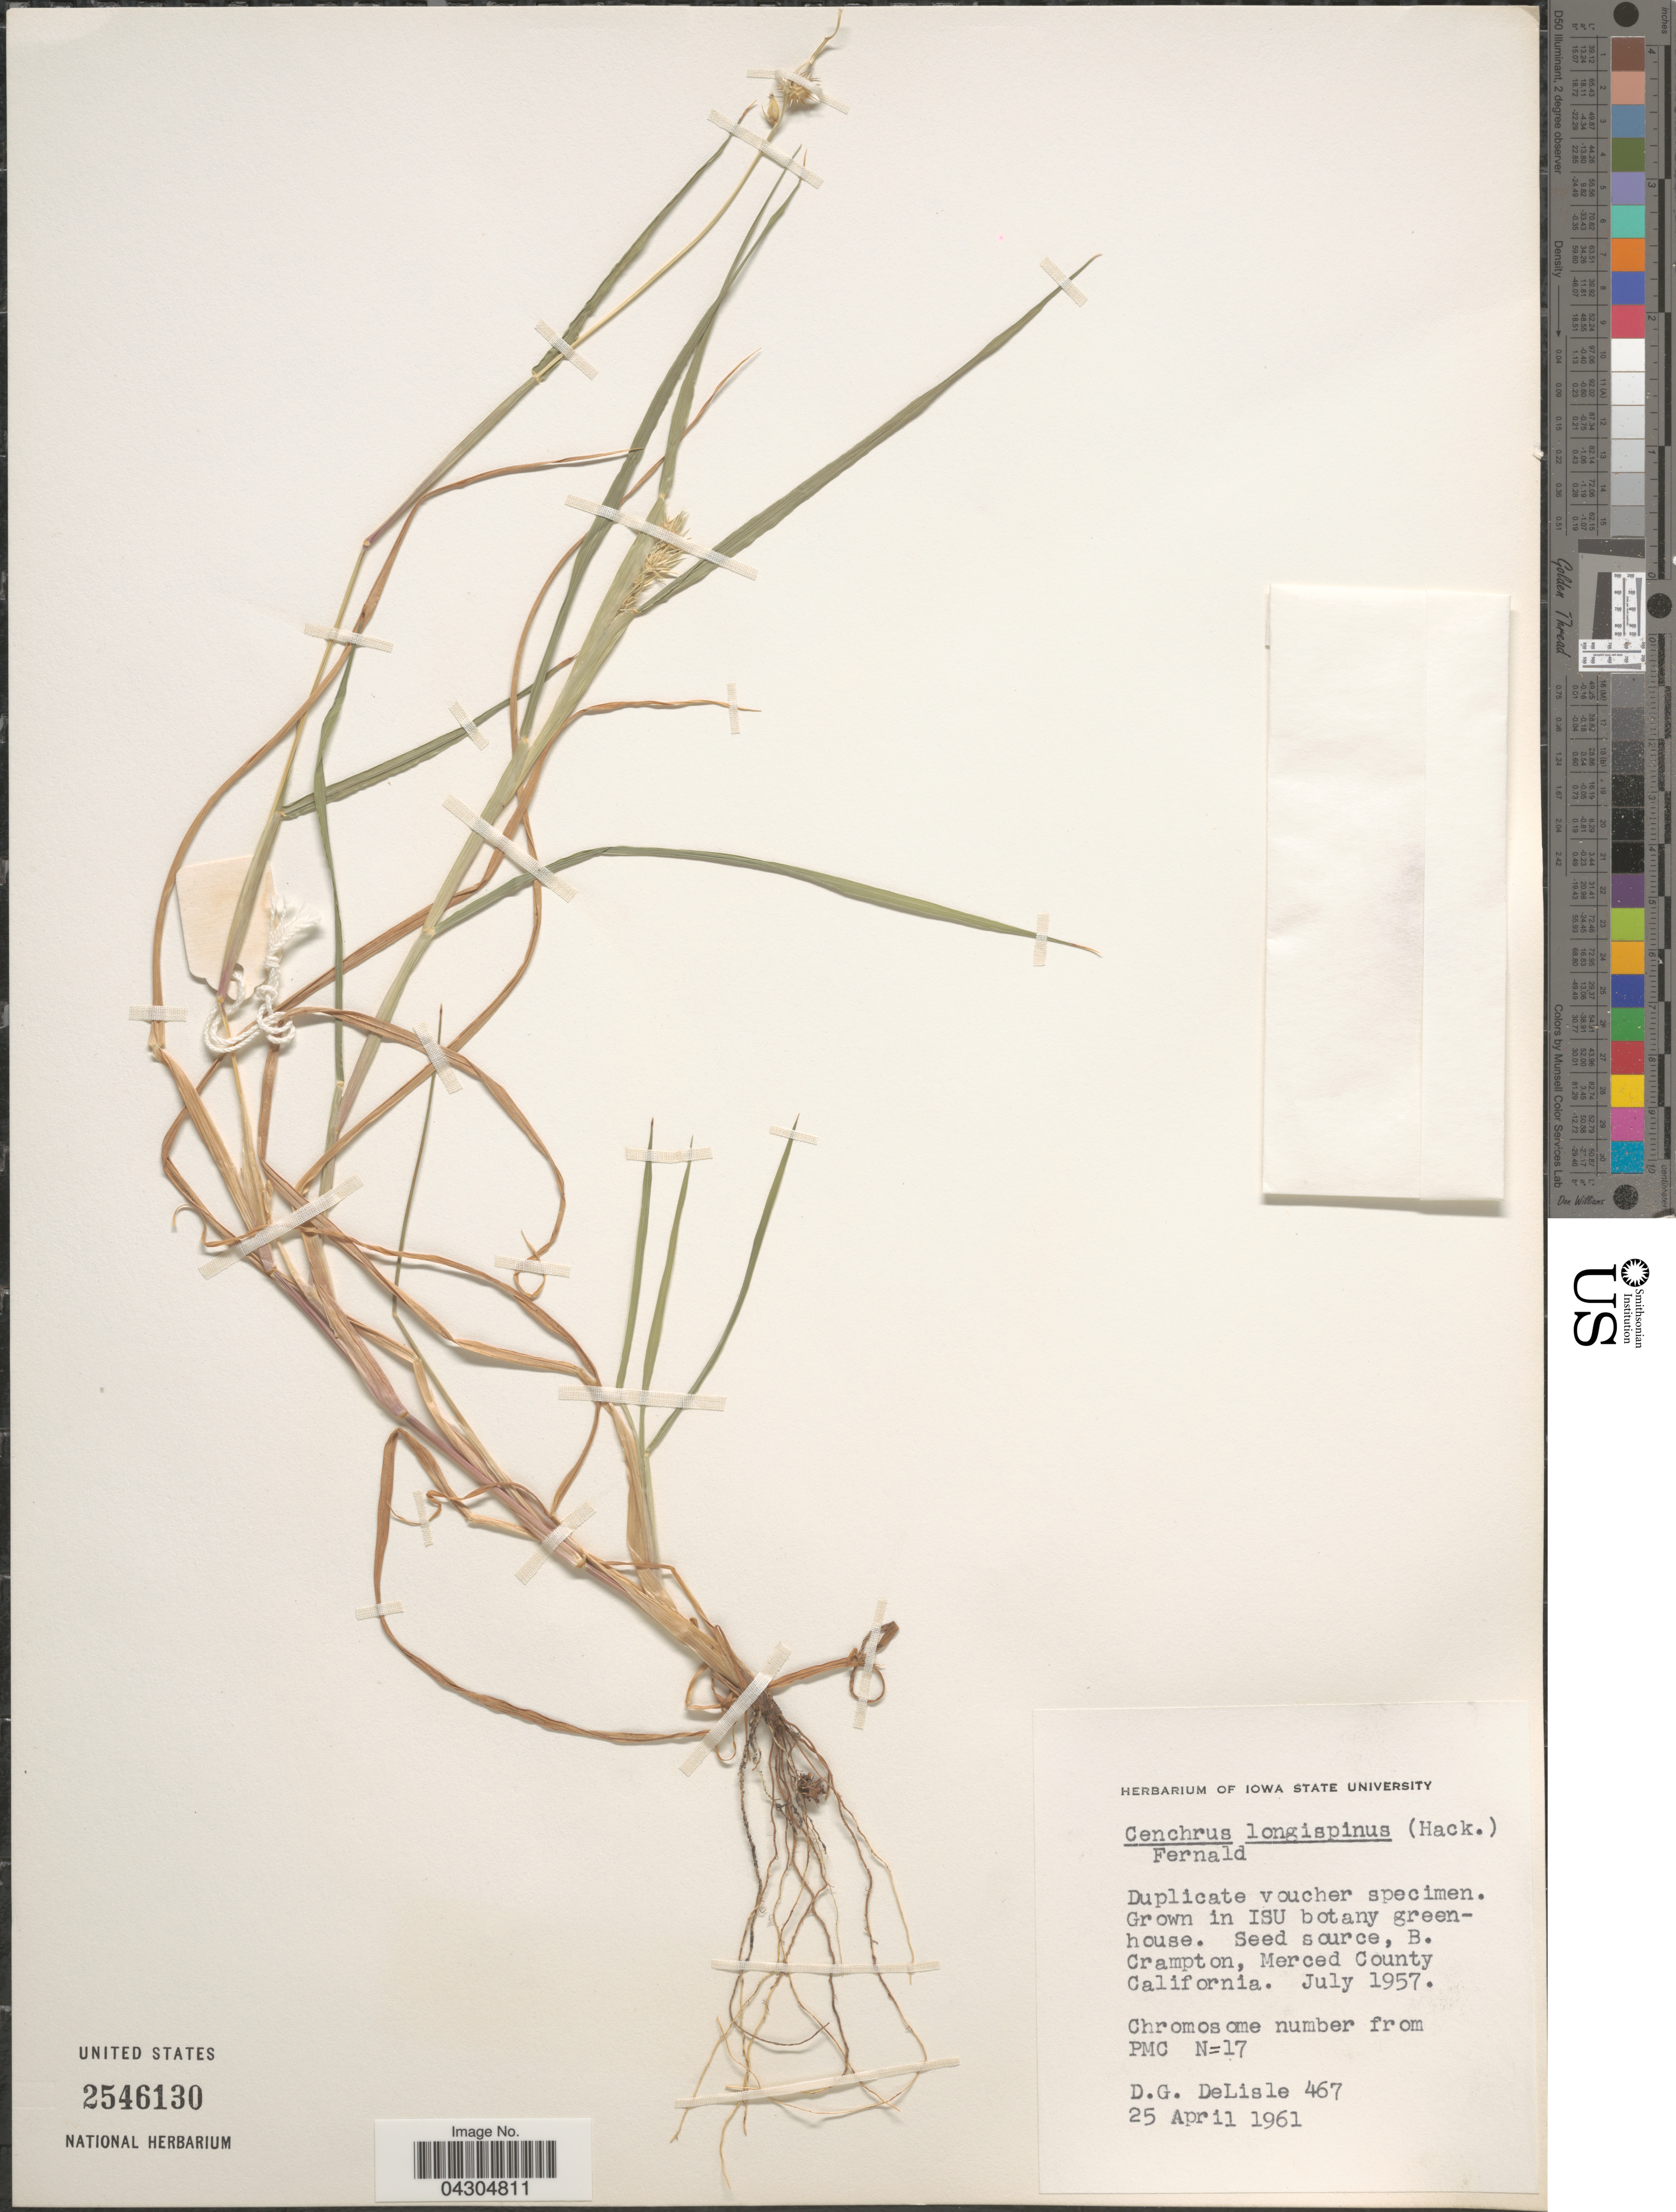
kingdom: Plantae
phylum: Tracheophyta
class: Liliopsida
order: Poales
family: Poaceae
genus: Cenchrus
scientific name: Cenchrus longispinus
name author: (Hack.) Fernald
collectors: D. DeLisle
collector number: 467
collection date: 1961-04-25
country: United States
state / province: California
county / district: Merced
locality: Crampton, Merced County.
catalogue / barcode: US 2546130